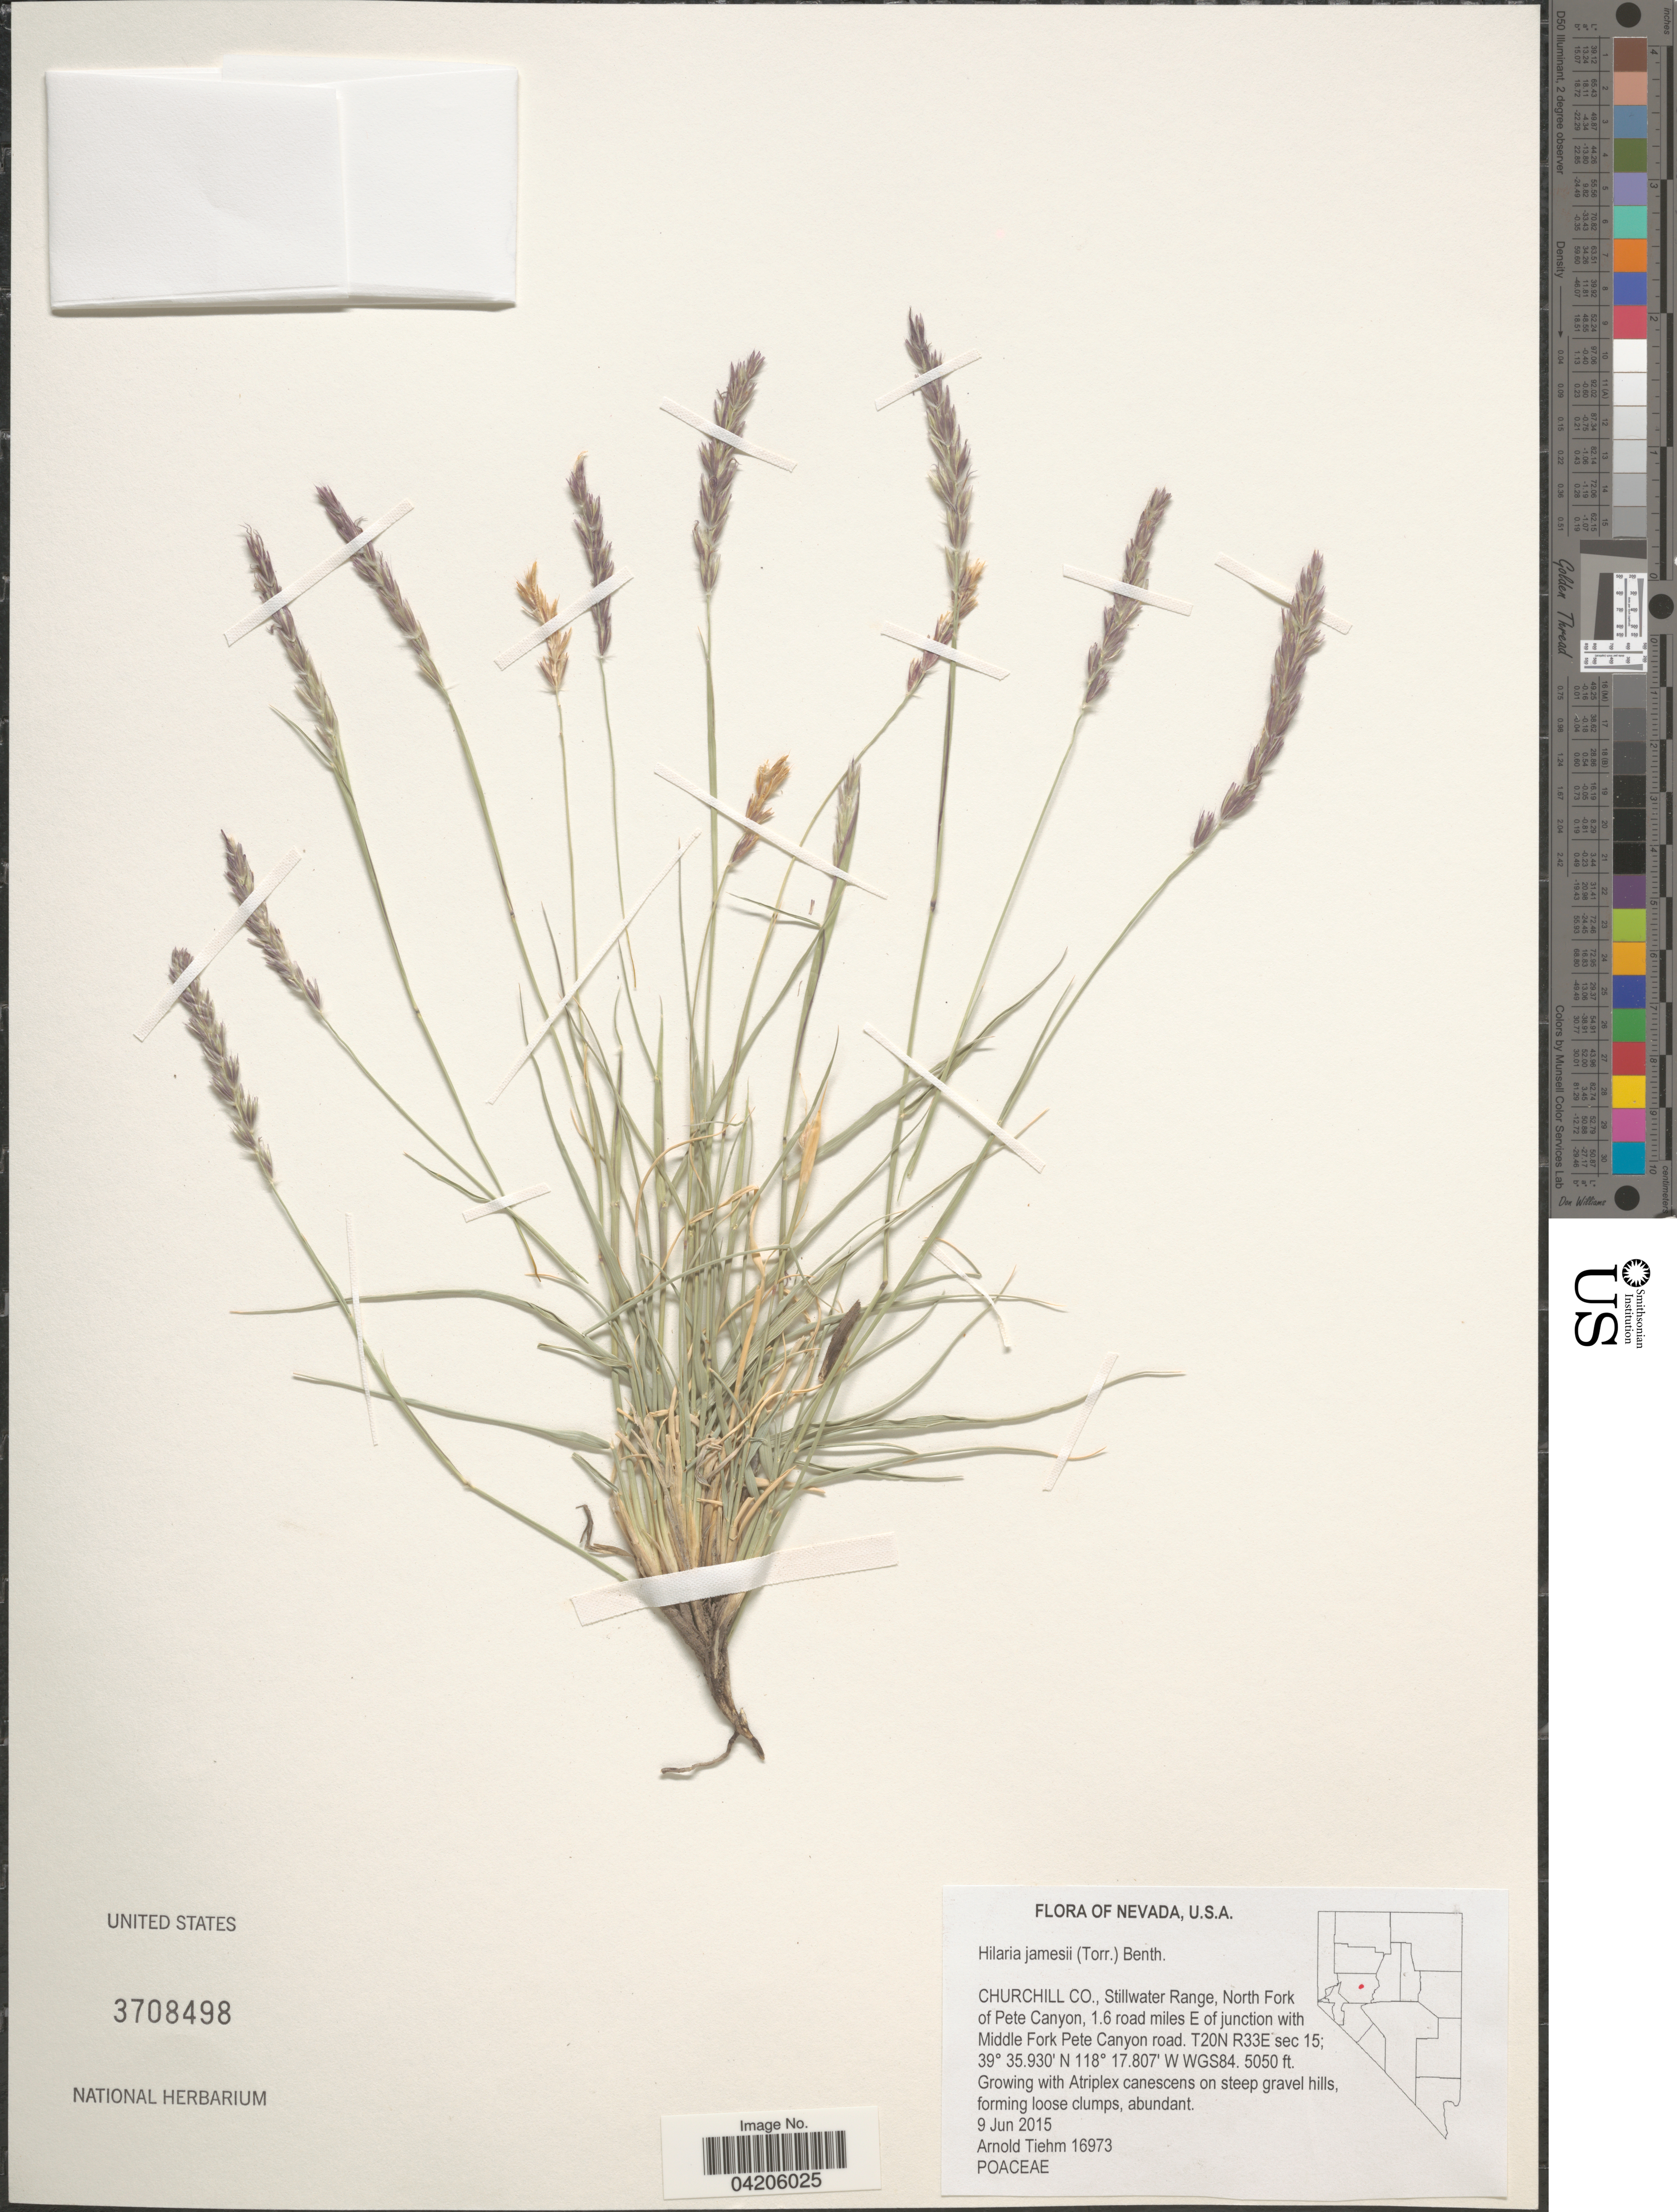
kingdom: Plantae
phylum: Tracheophyta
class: Liliopsida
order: Poales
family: Poaceae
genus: Hilaria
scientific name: Hilaria jamesii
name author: (Torr.) Benth.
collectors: A. Tiehm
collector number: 16973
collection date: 2015-06-09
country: United States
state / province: Nevada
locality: Churchill Co., Stillwater Range, North Fork of Pete Canyon, 1.6 road miles E of junction with Middle Fork Pete Canyon road. T20N R33E sec 15; WGS84. On steep gravel hills, abundant.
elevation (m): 1539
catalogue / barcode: US 3708498